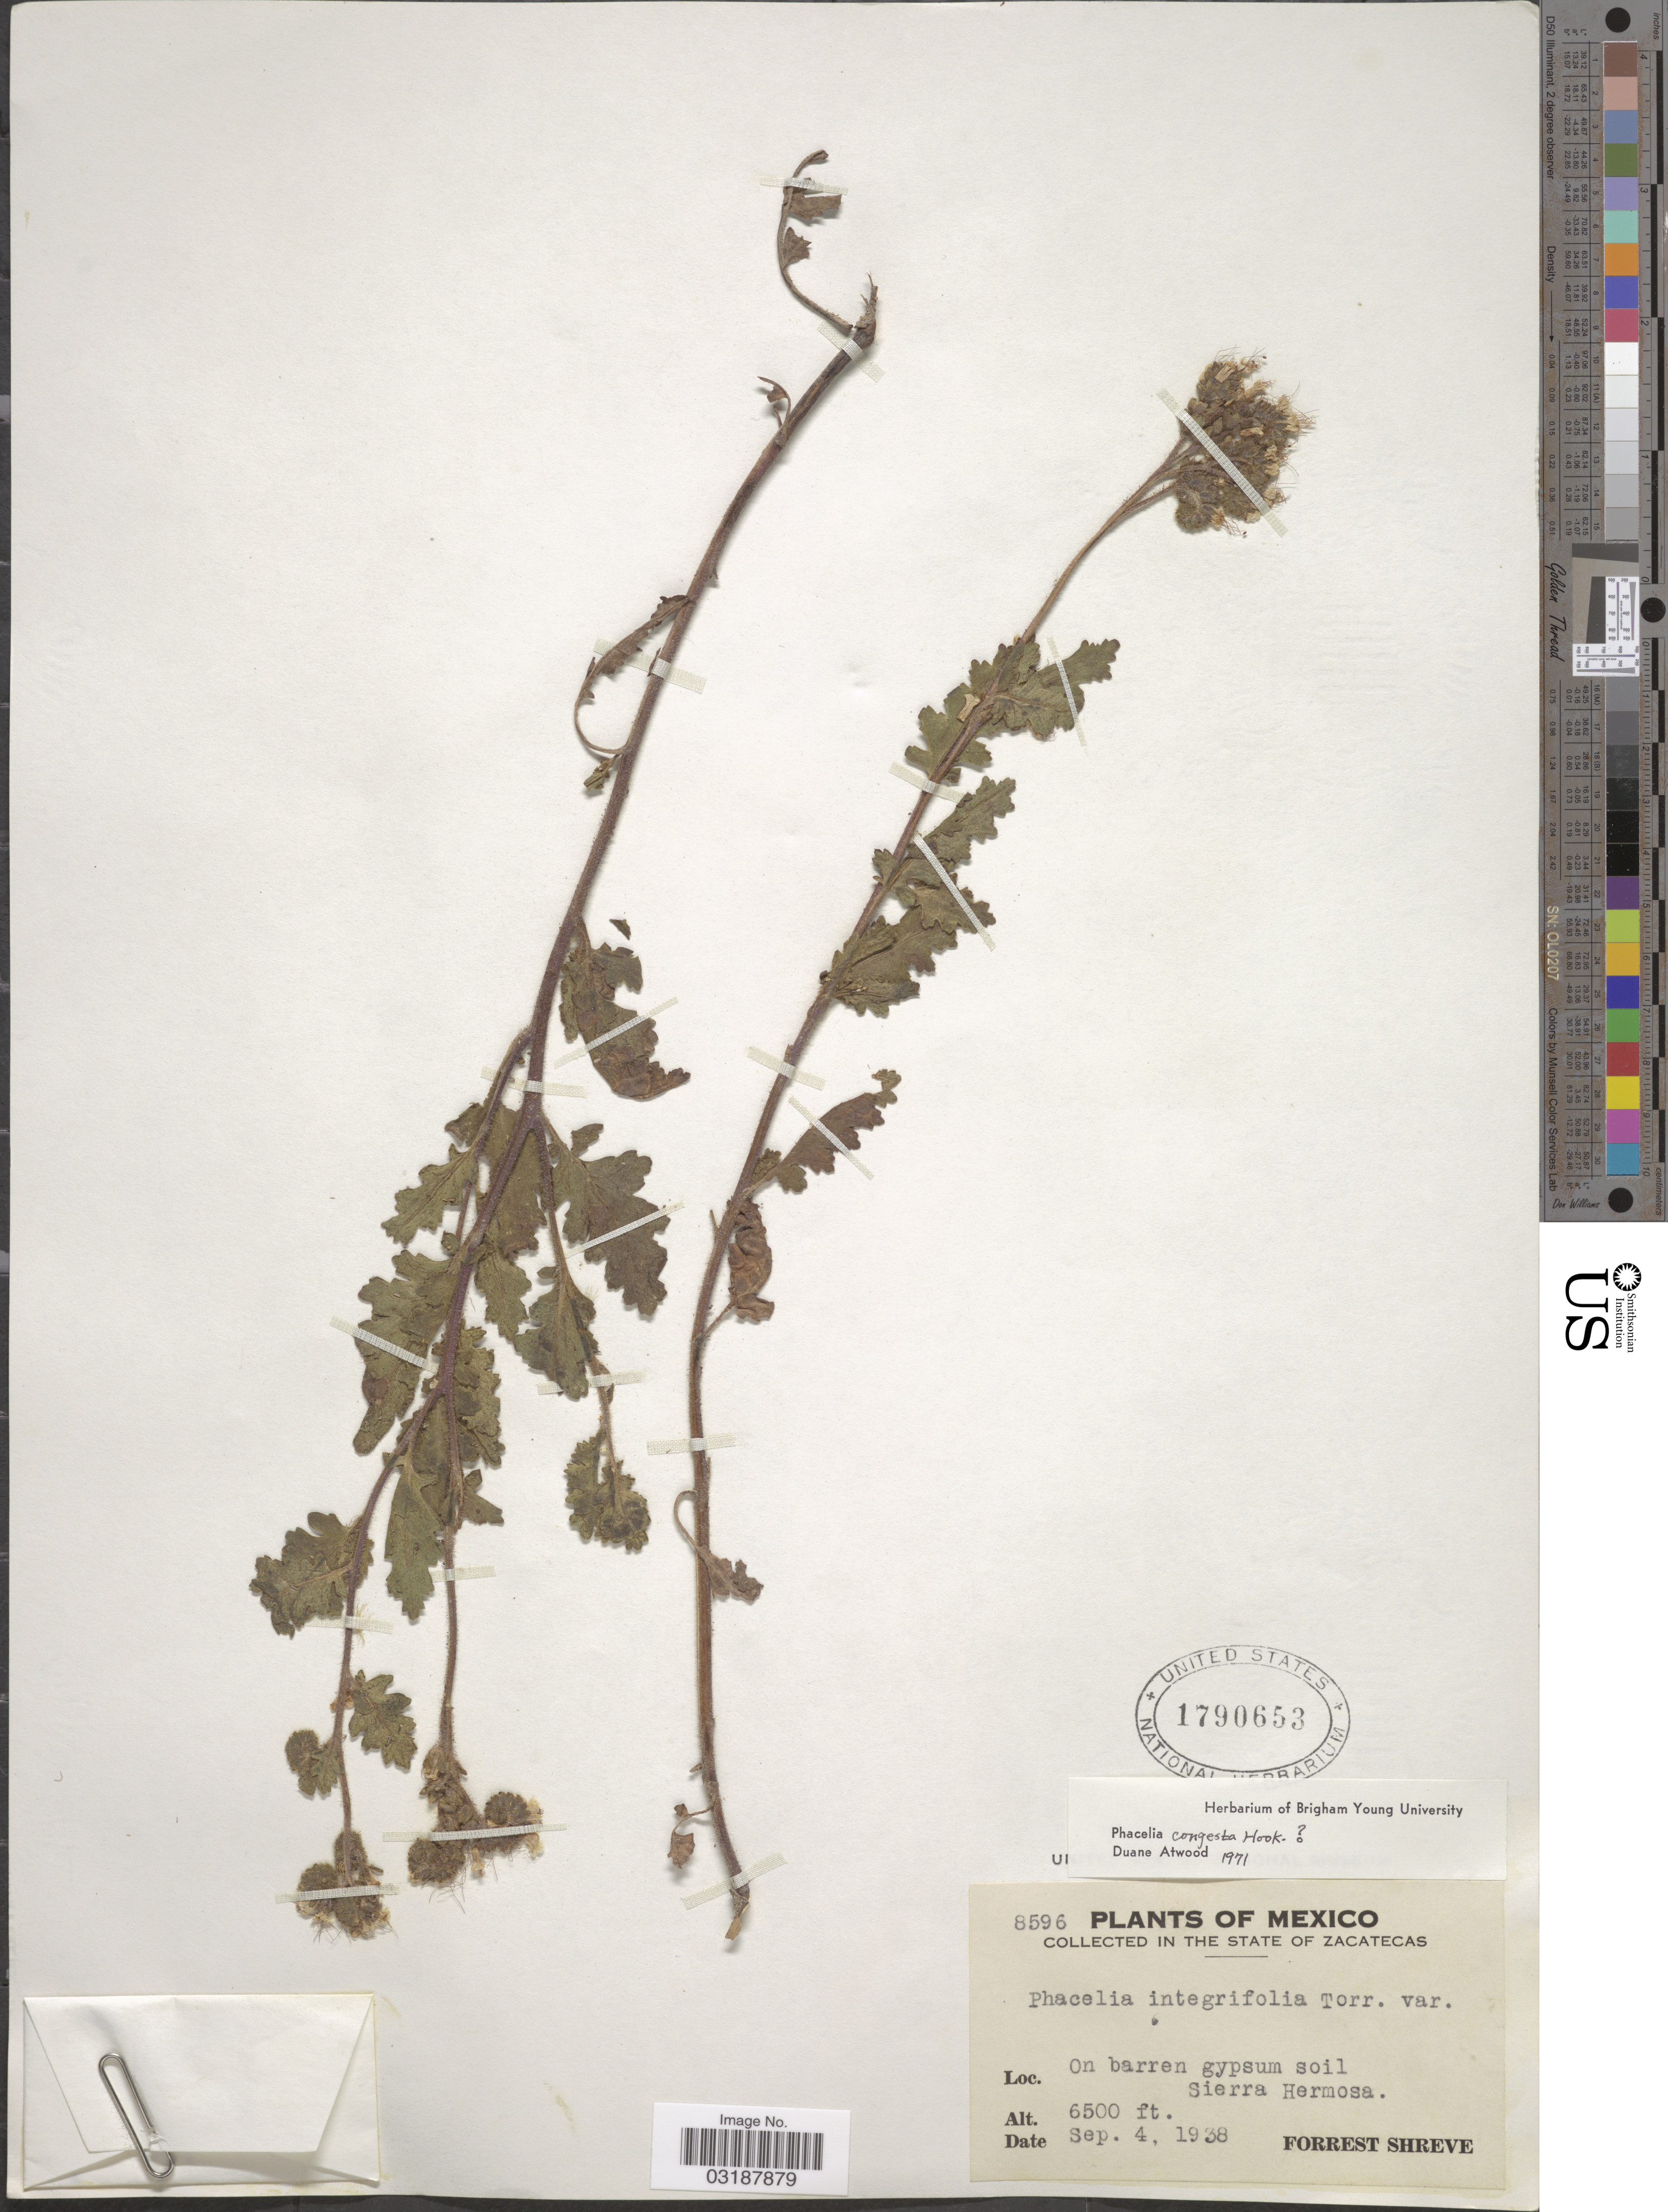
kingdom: Plantae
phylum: Tracheophyta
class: Magnoliopsida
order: Boraginales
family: Hydrophyllaceae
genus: Phacelia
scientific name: Phacelia congesta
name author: Hook.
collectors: F. Shreve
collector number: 8596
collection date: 1938-09-04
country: Mexico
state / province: Zacatecas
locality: On barren gypsum soil, Sierra Hermosa, Forrest Shreve.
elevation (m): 1981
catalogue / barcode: US 1790653